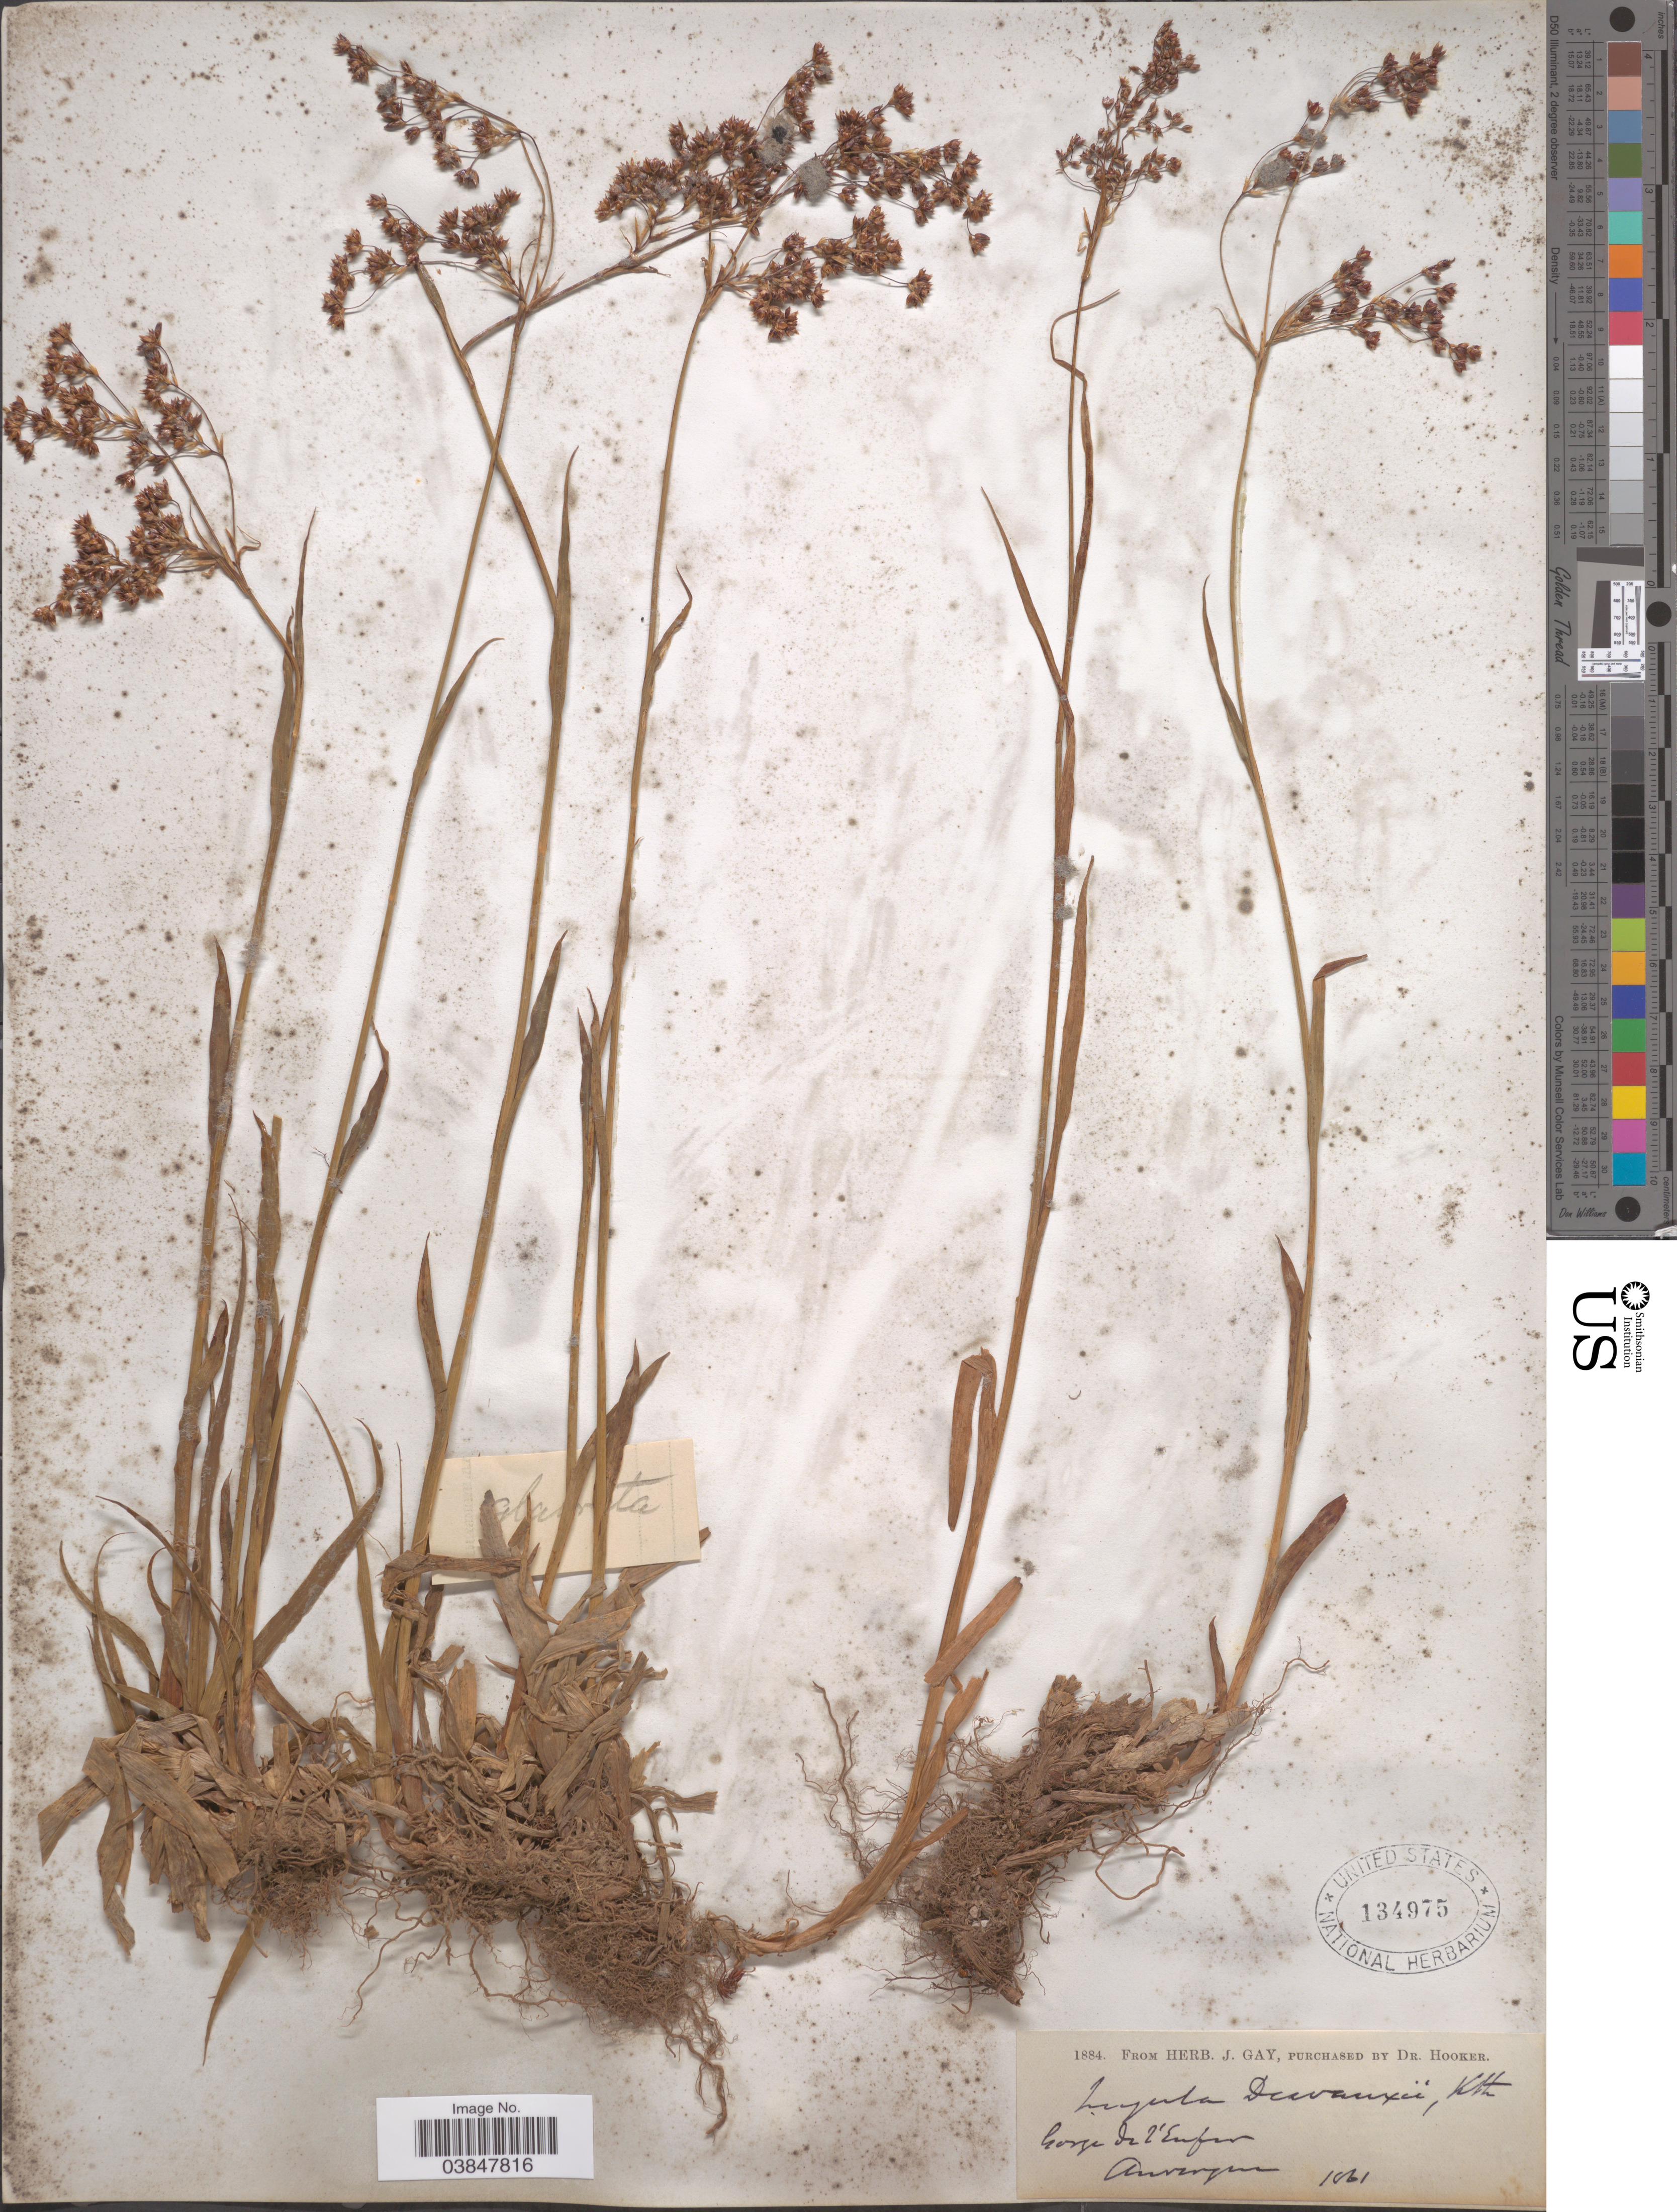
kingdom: Plantae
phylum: Tracheophyta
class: Liliopsida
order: Poales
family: Juncaceae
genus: Luzula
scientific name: Luzula glabrata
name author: (Hoppe) Desv.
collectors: ex herb. J. Gay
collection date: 1861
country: France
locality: Gorge de l'Enfer. Auvergne.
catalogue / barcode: US 134975